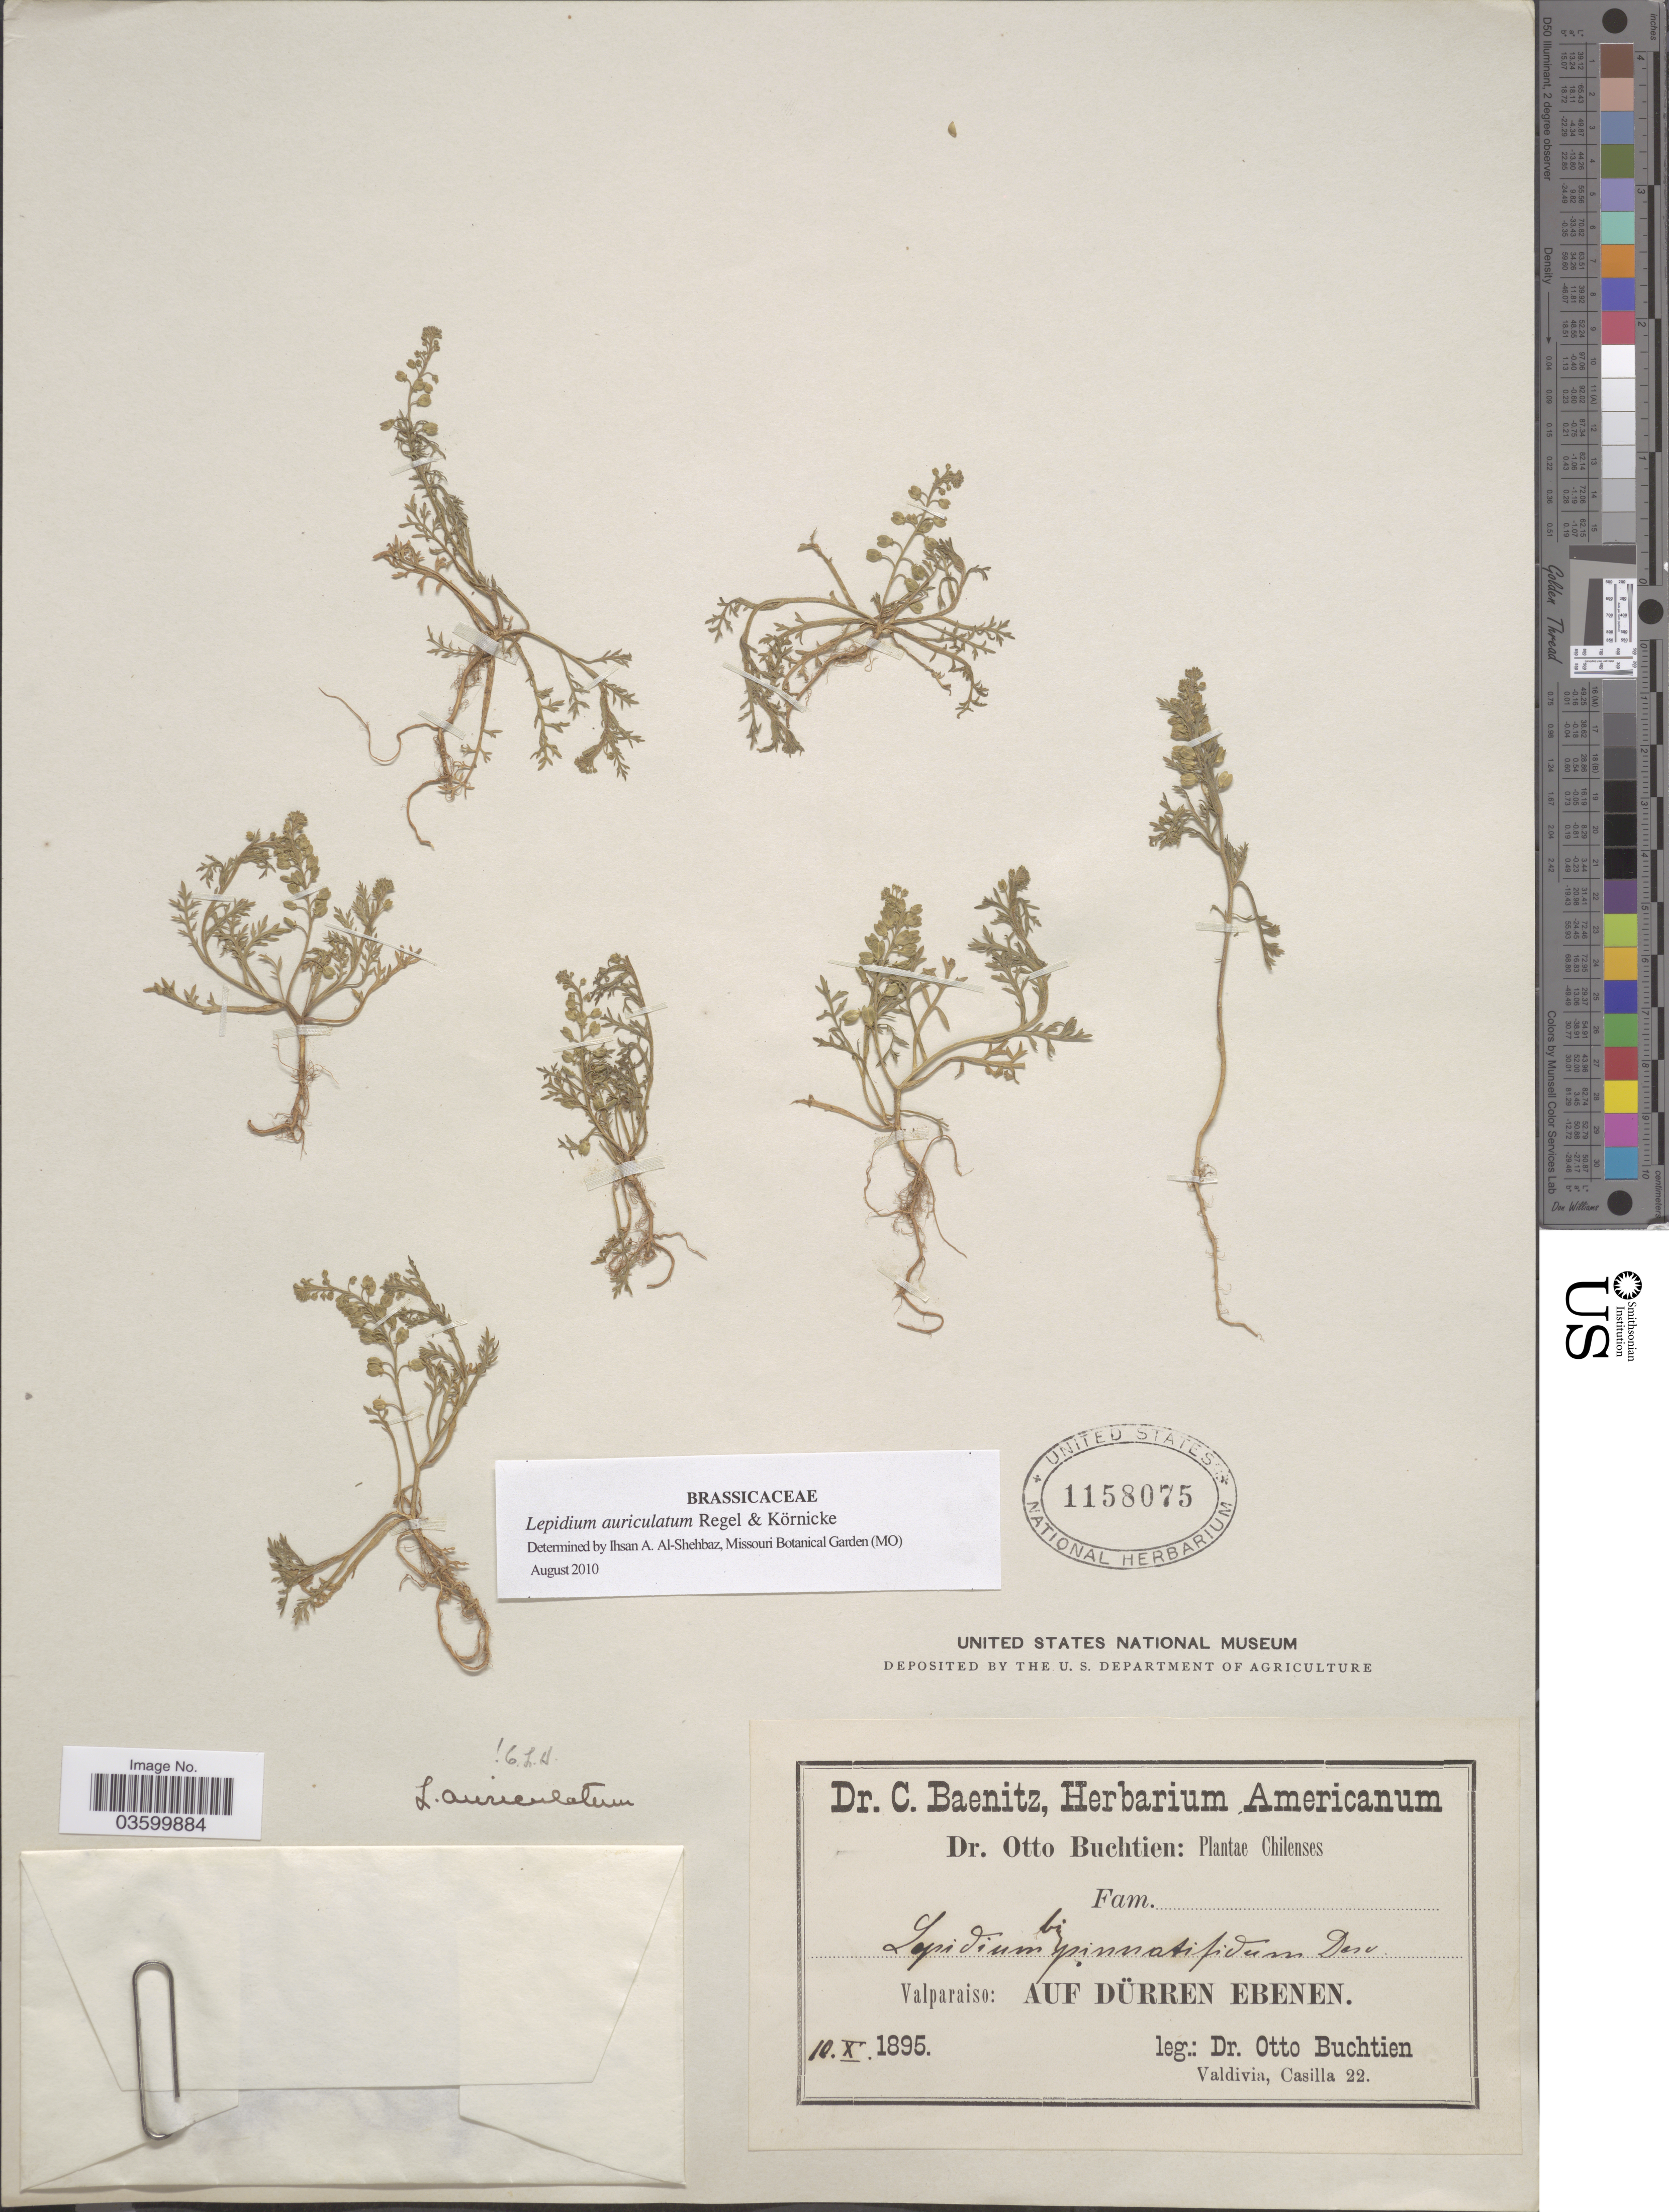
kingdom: Plantae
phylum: Tracheophyta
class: Magnoliopsida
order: Brassicales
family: Brassicaceae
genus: Lepidium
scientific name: Lepidium auriculatum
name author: Regel & Körn.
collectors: O. Buchtien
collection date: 1895-10-10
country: Chile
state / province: Valparaíso (V)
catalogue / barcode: US 1158075